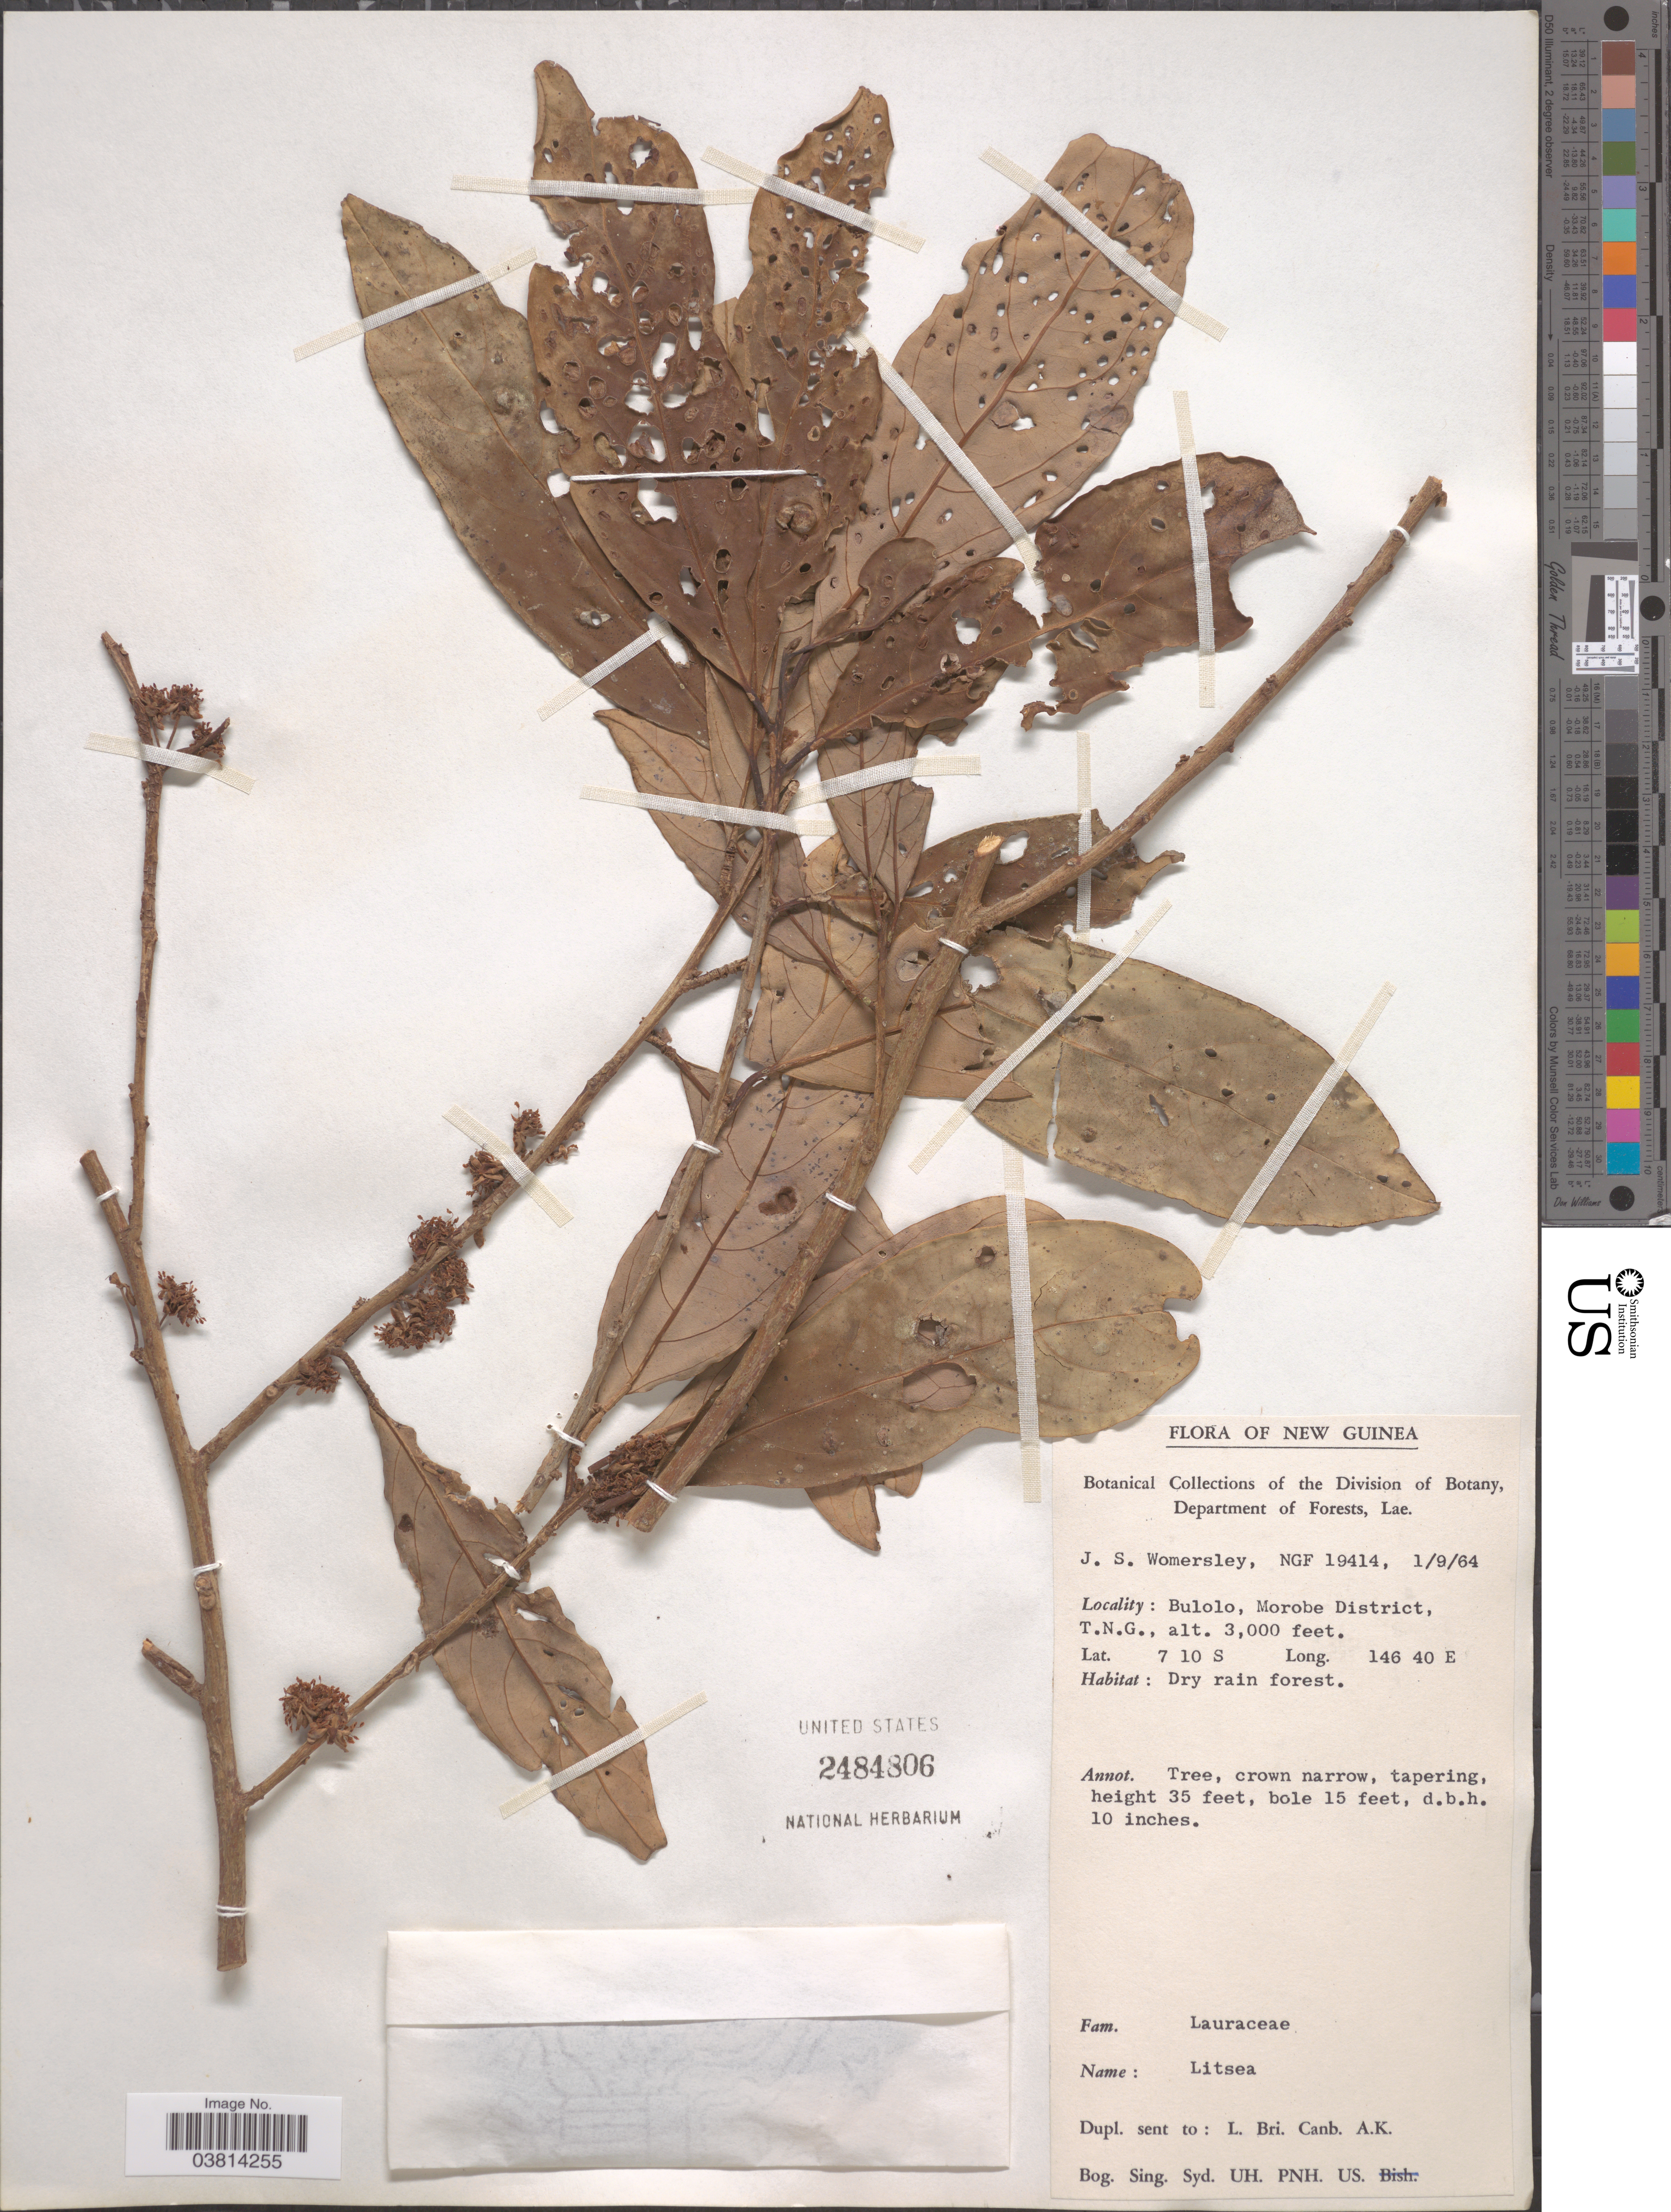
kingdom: Plantae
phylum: Tracheophyta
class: Magnoliopsida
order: Laurales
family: Lauraceae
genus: Litsea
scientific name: Litsea sp.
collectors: J. S. Womersley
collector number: NGF 19414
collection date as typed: Transcribed d/m/y: 1/9/64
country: Papua New Guinea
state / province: Morobe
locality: New Guinea. Bulolo, Morobe District, T.N.G.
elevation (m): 914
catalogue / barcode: US 2484806